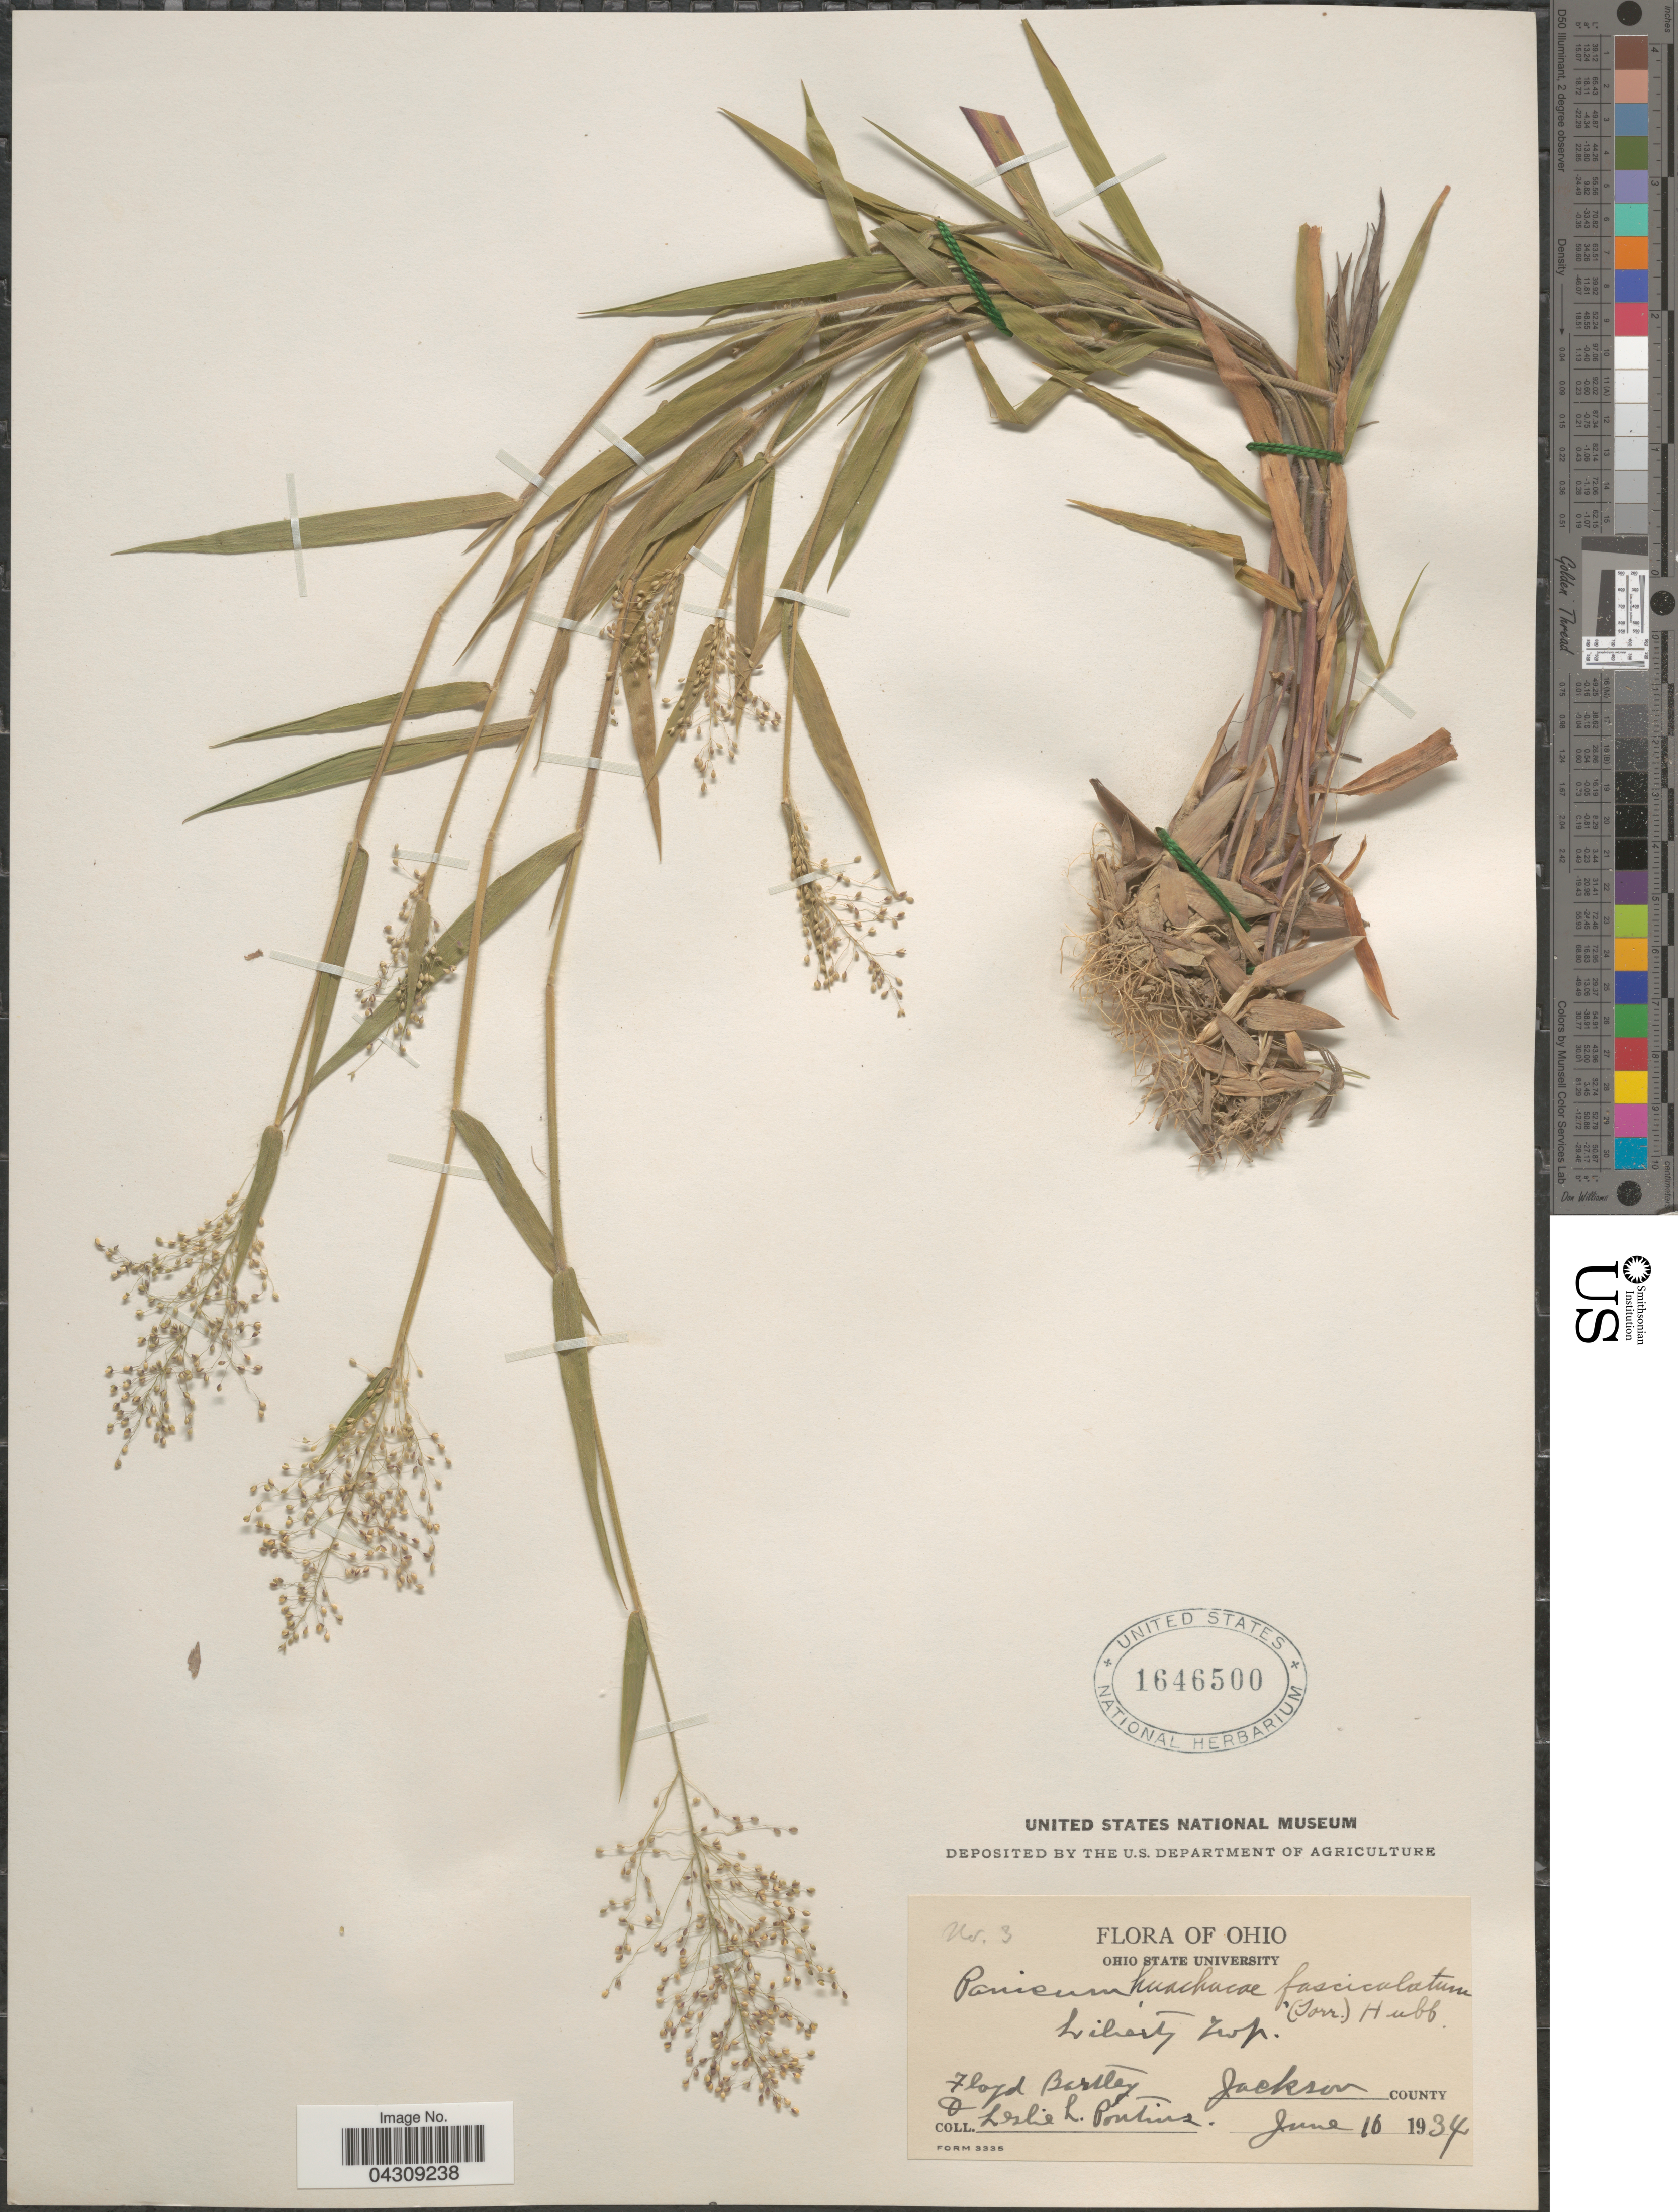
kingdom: Plantae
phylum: Tracheophyta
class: Liliopsida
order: Poales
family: Poaceae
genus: Dichanthelium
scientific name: Dichanthelium acuminatum var. acuminatum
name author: (Sw.) Gould & C.A. Clark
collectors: F. Bartley & L. Pontius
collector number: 3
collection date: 1934-06-16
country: United States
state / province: Ohio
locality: Liberty Twp. Jackson County.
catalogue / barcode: US 1646500